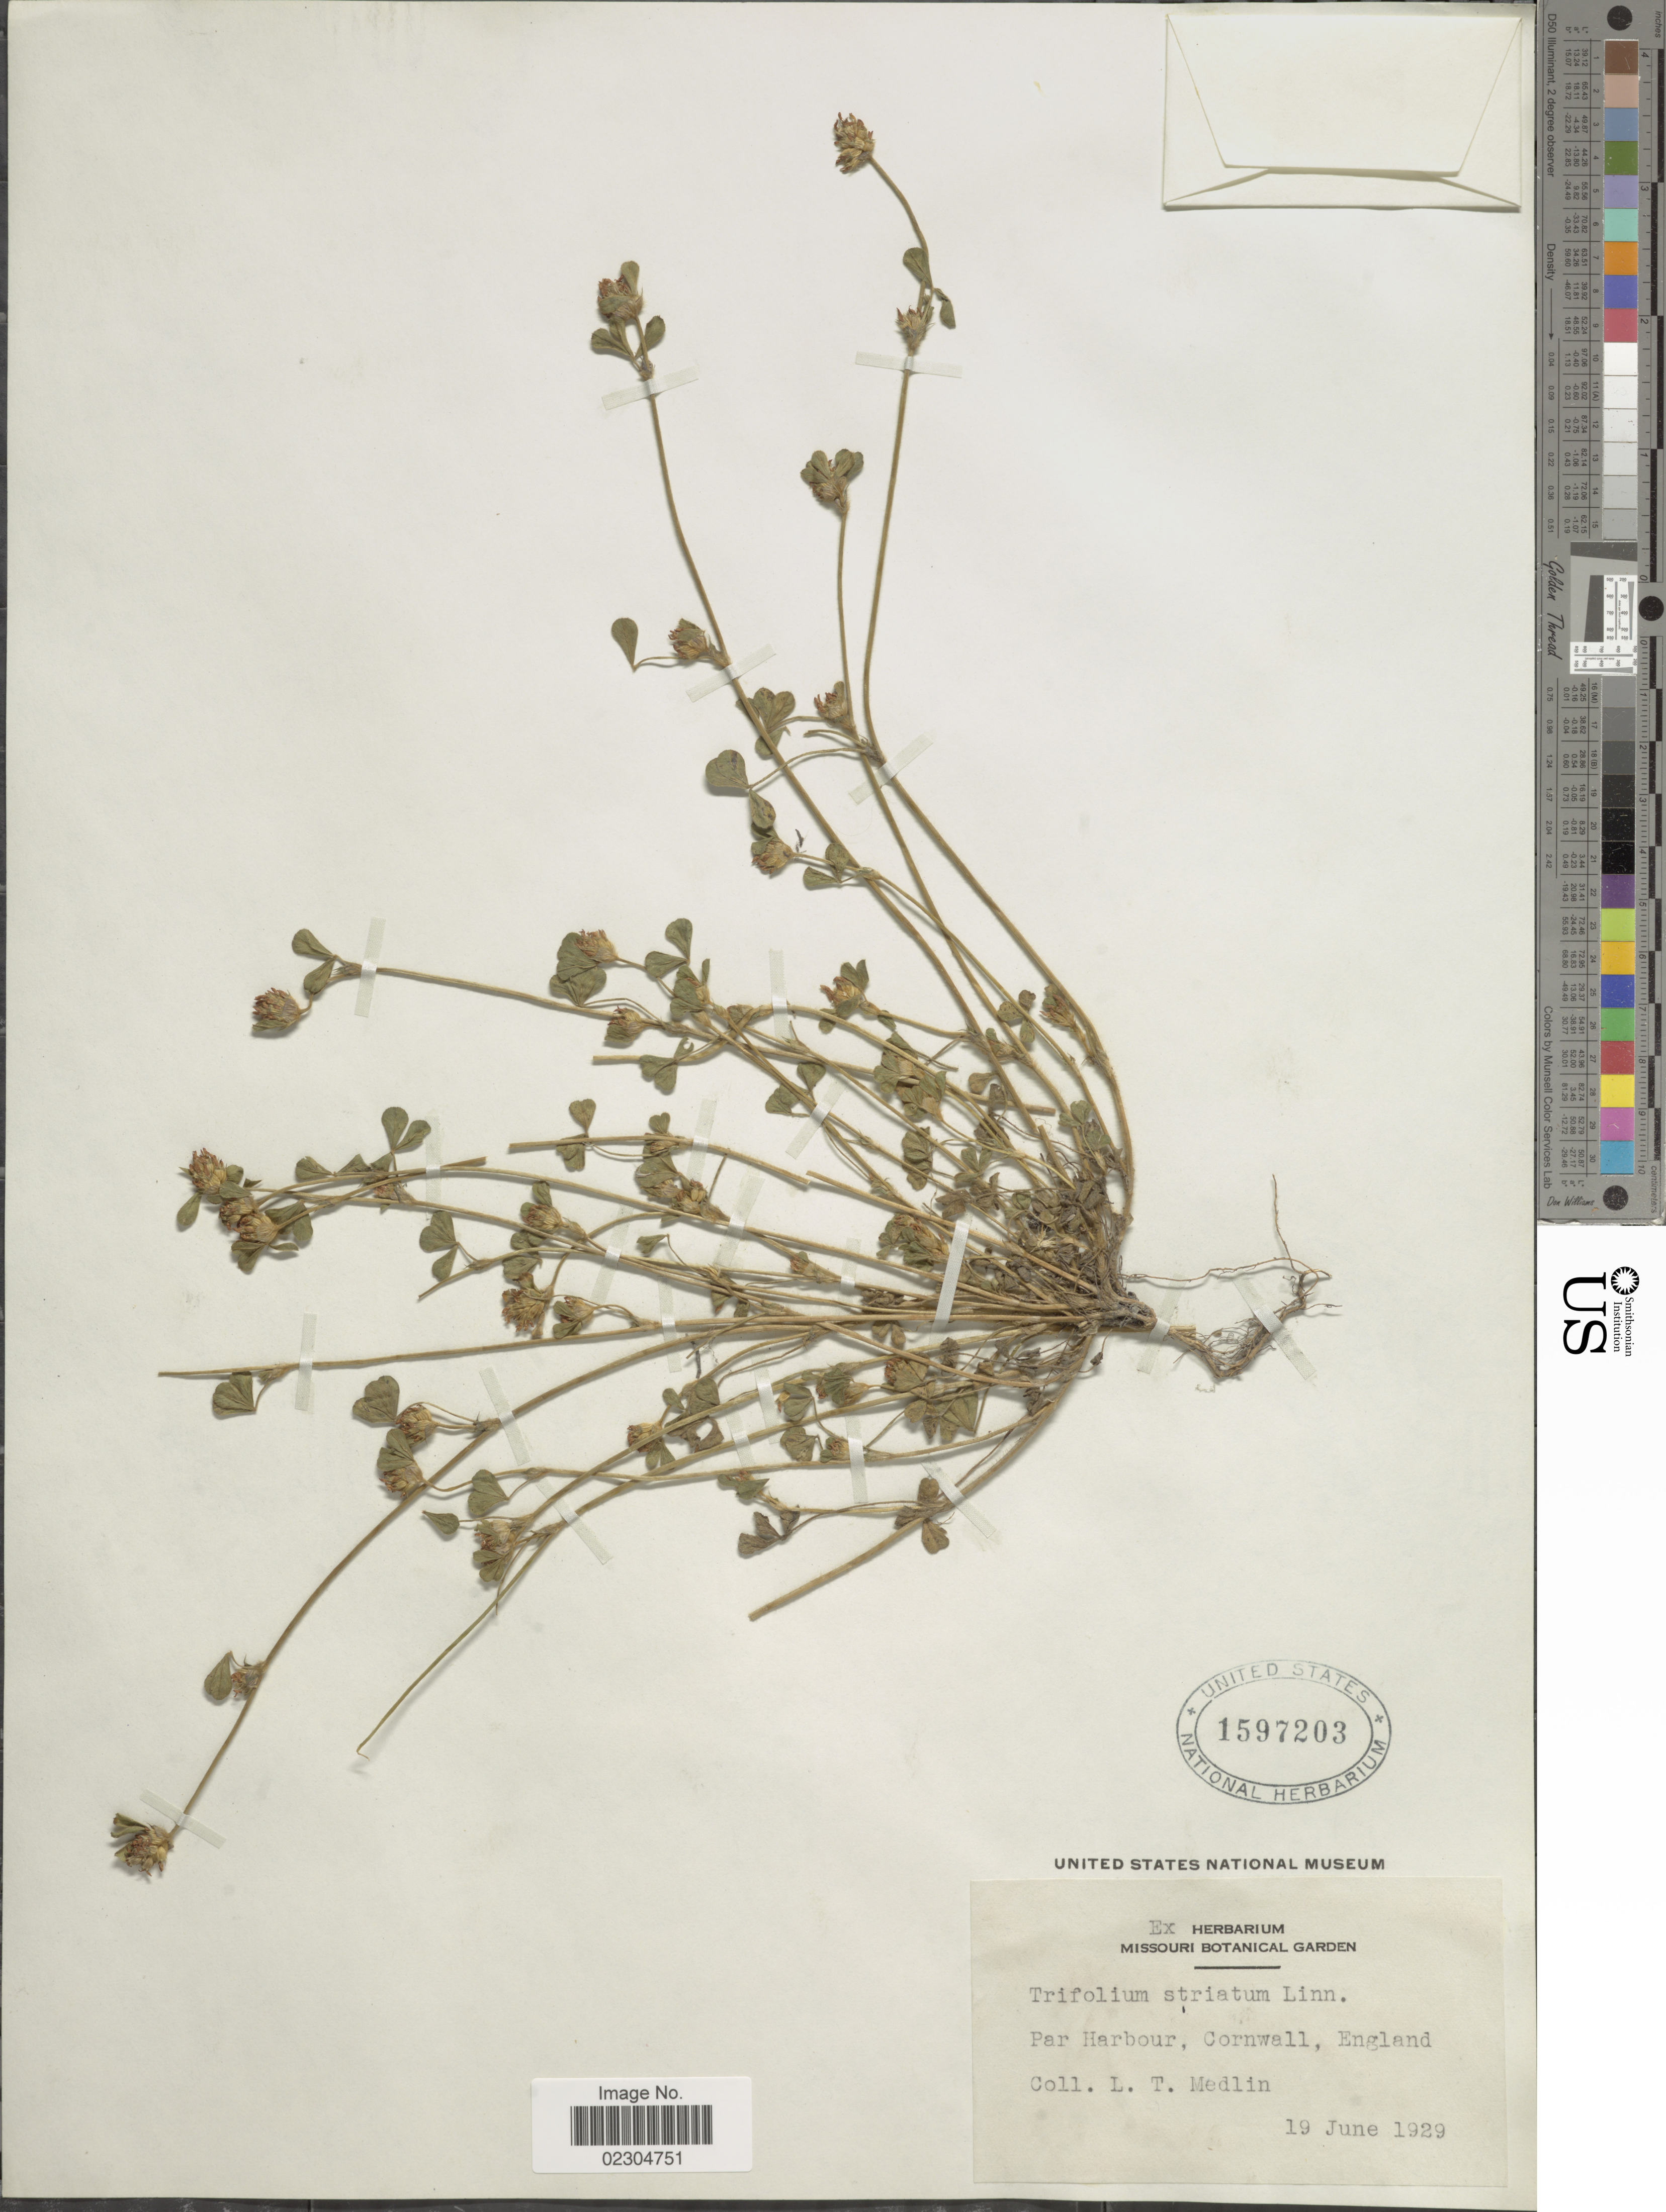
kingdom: Plantae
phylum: Tracheophyta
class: Magnoliopsida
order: Fabales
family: Fabaceae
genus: Trifolium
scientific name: Trifolium striatum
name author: L.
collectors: L. Medlin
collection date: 1929-06-19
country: United Kingdom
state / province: England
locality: Par Harbour, Cornwall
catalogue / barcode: US 1597203